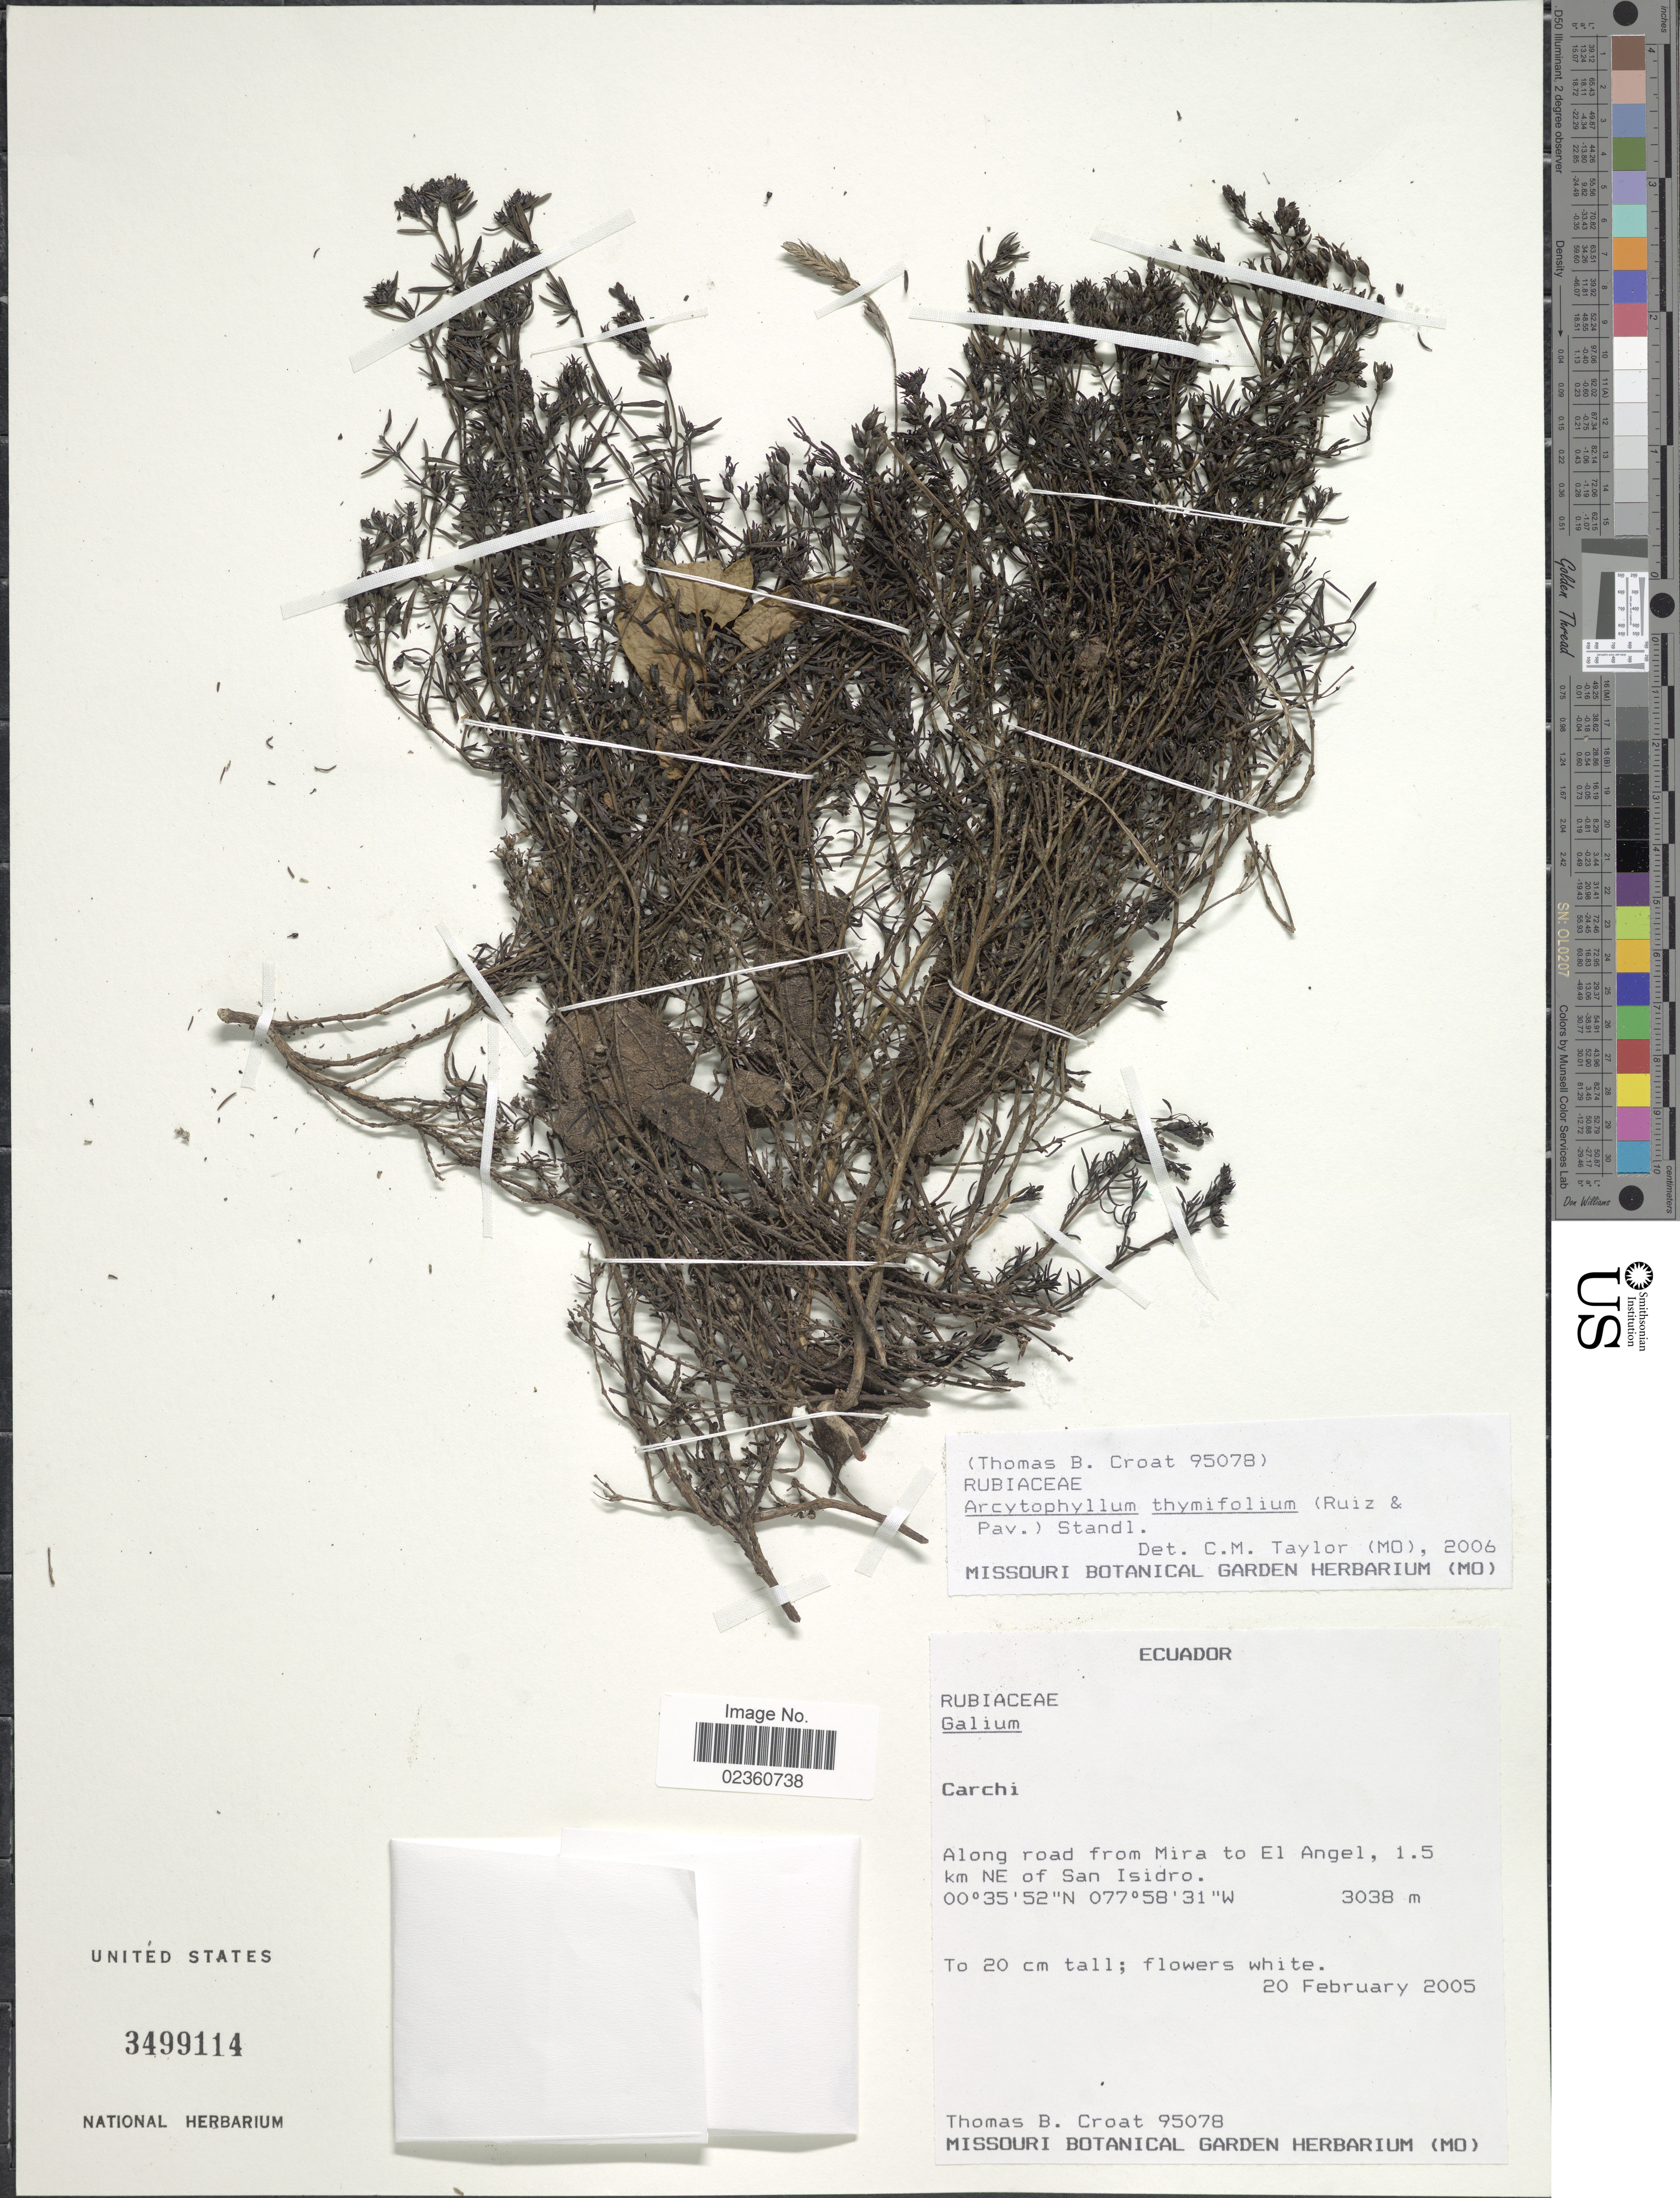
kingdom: Plantae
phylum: Tracheophyta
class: Magnoliopsida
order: Gentianales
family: Rubiaceae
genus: Arcytophyllum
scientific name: Arcytophyllum thymifolium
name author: (Ruiz & Pav.) Standl.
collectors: T. B. Croat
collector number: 95078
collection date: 2005-02-20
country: Ecuador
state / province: Carchi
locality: Along road from Mira to El Angel, 1.5 km NE of San Isidro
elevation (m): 3038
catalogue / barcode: US 3499114